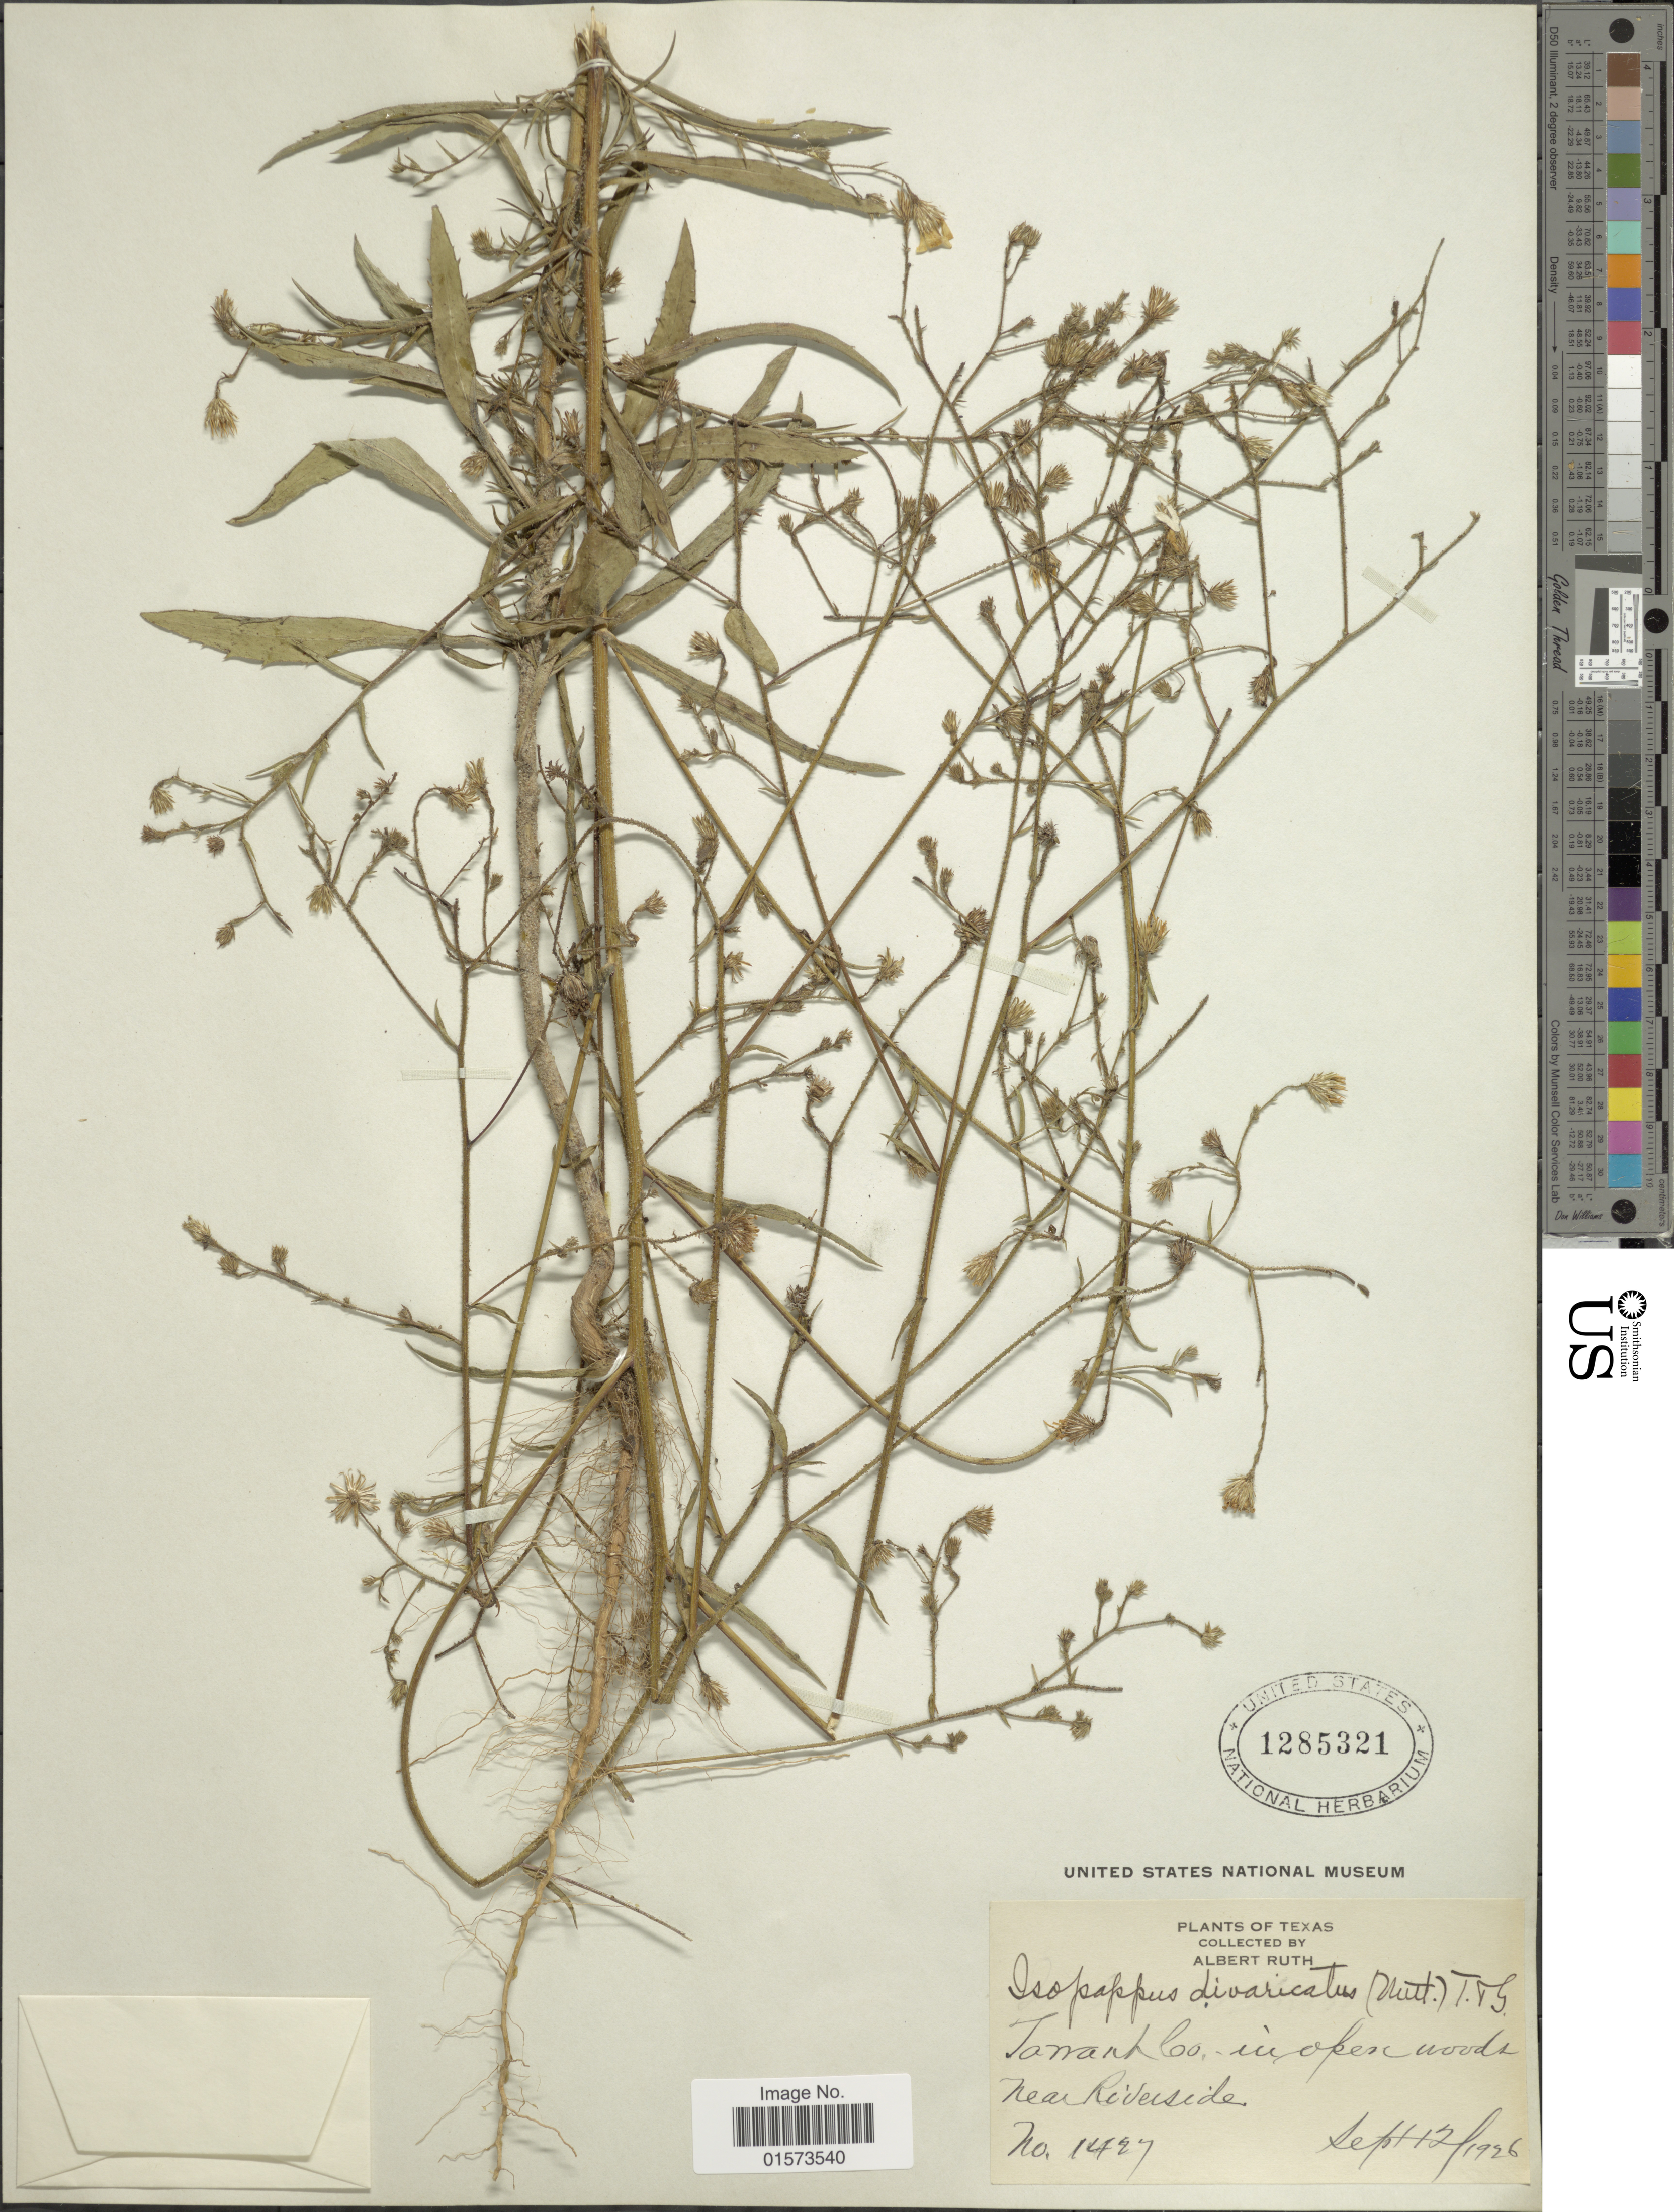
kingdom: Plantae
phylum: Tracheophyta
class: Magnoliopsida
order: Asterales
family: Asteraceae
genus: Croptilon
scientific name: Croptilon divaricatum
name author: (Nutt.) Raf.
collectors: A. Ruth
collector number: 1427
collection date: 1926-09-12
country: United States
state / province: Texas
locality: Tamant Co., in open woods near Riverside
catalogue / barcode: US 1285321